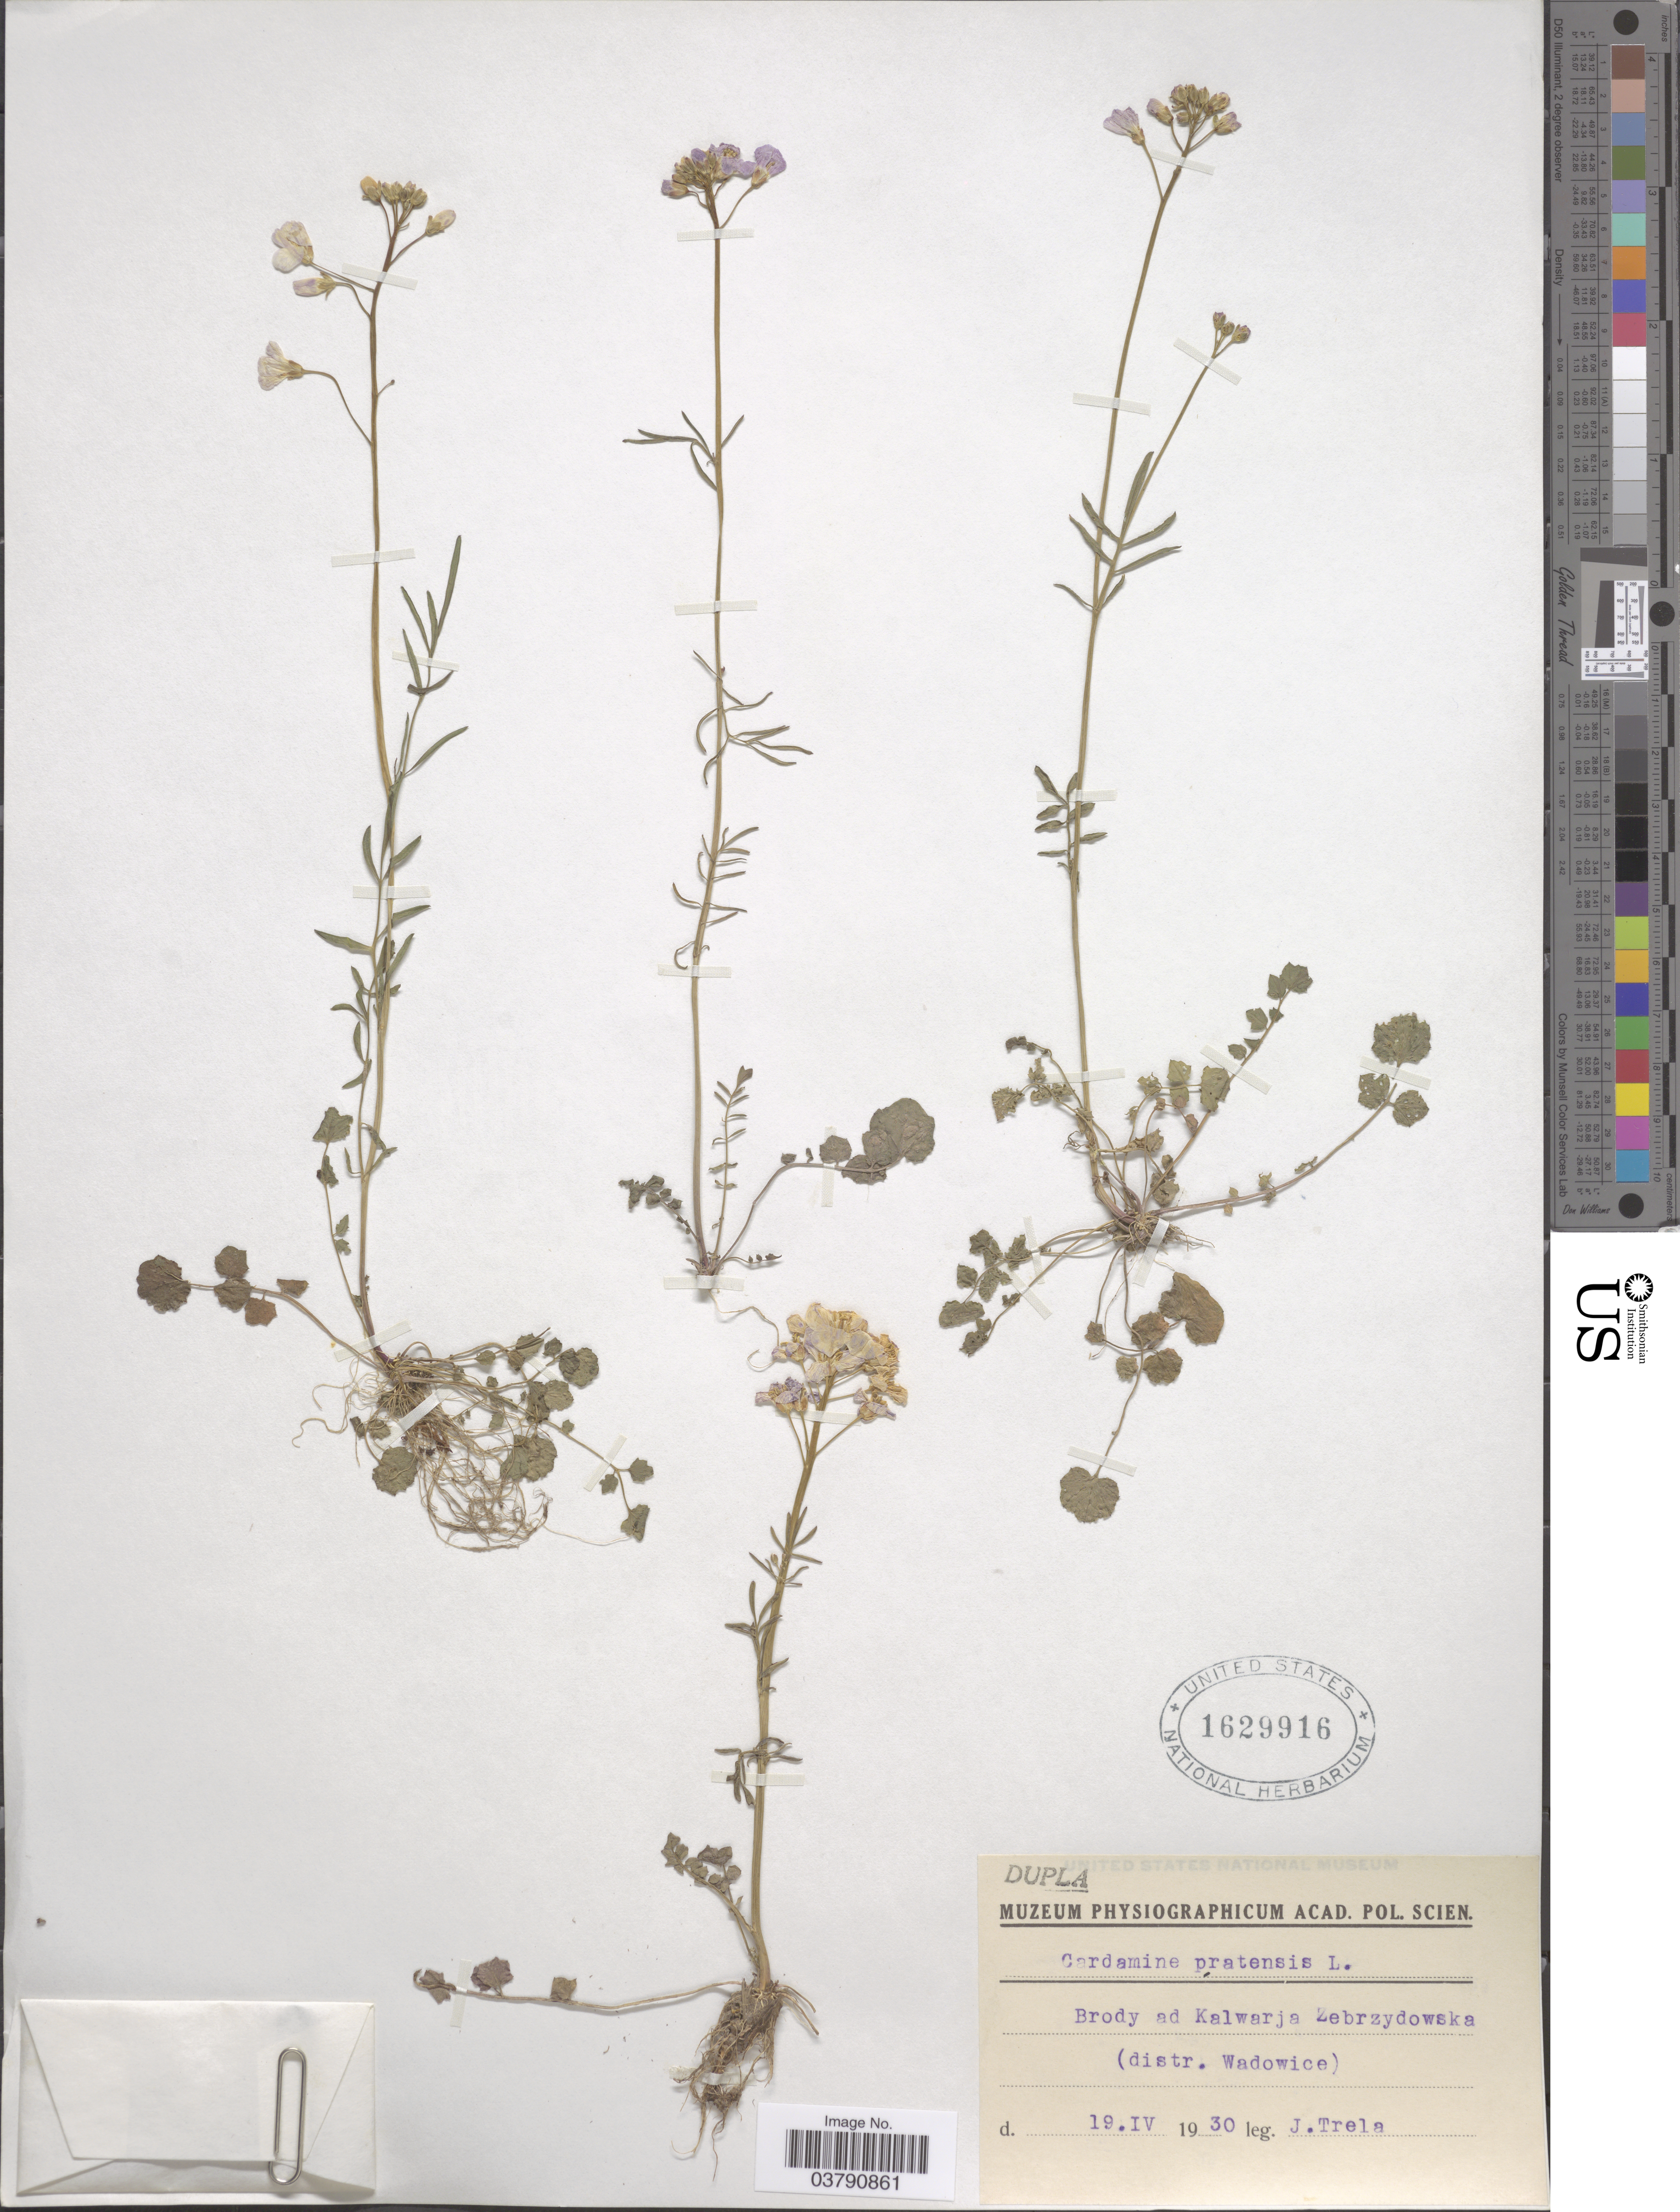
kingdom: Plantae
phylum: Tracheophyta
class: Magnoliopsida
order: Brassicales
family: Brassicaceae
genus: Cardamine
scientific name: Cardamine pratensis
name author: L.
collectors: J. Trela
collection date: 1930-04-19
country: Poland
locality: Brody ad kalwarja Zebrzydowska (distr. Wadowice).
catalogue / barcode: US 1629916